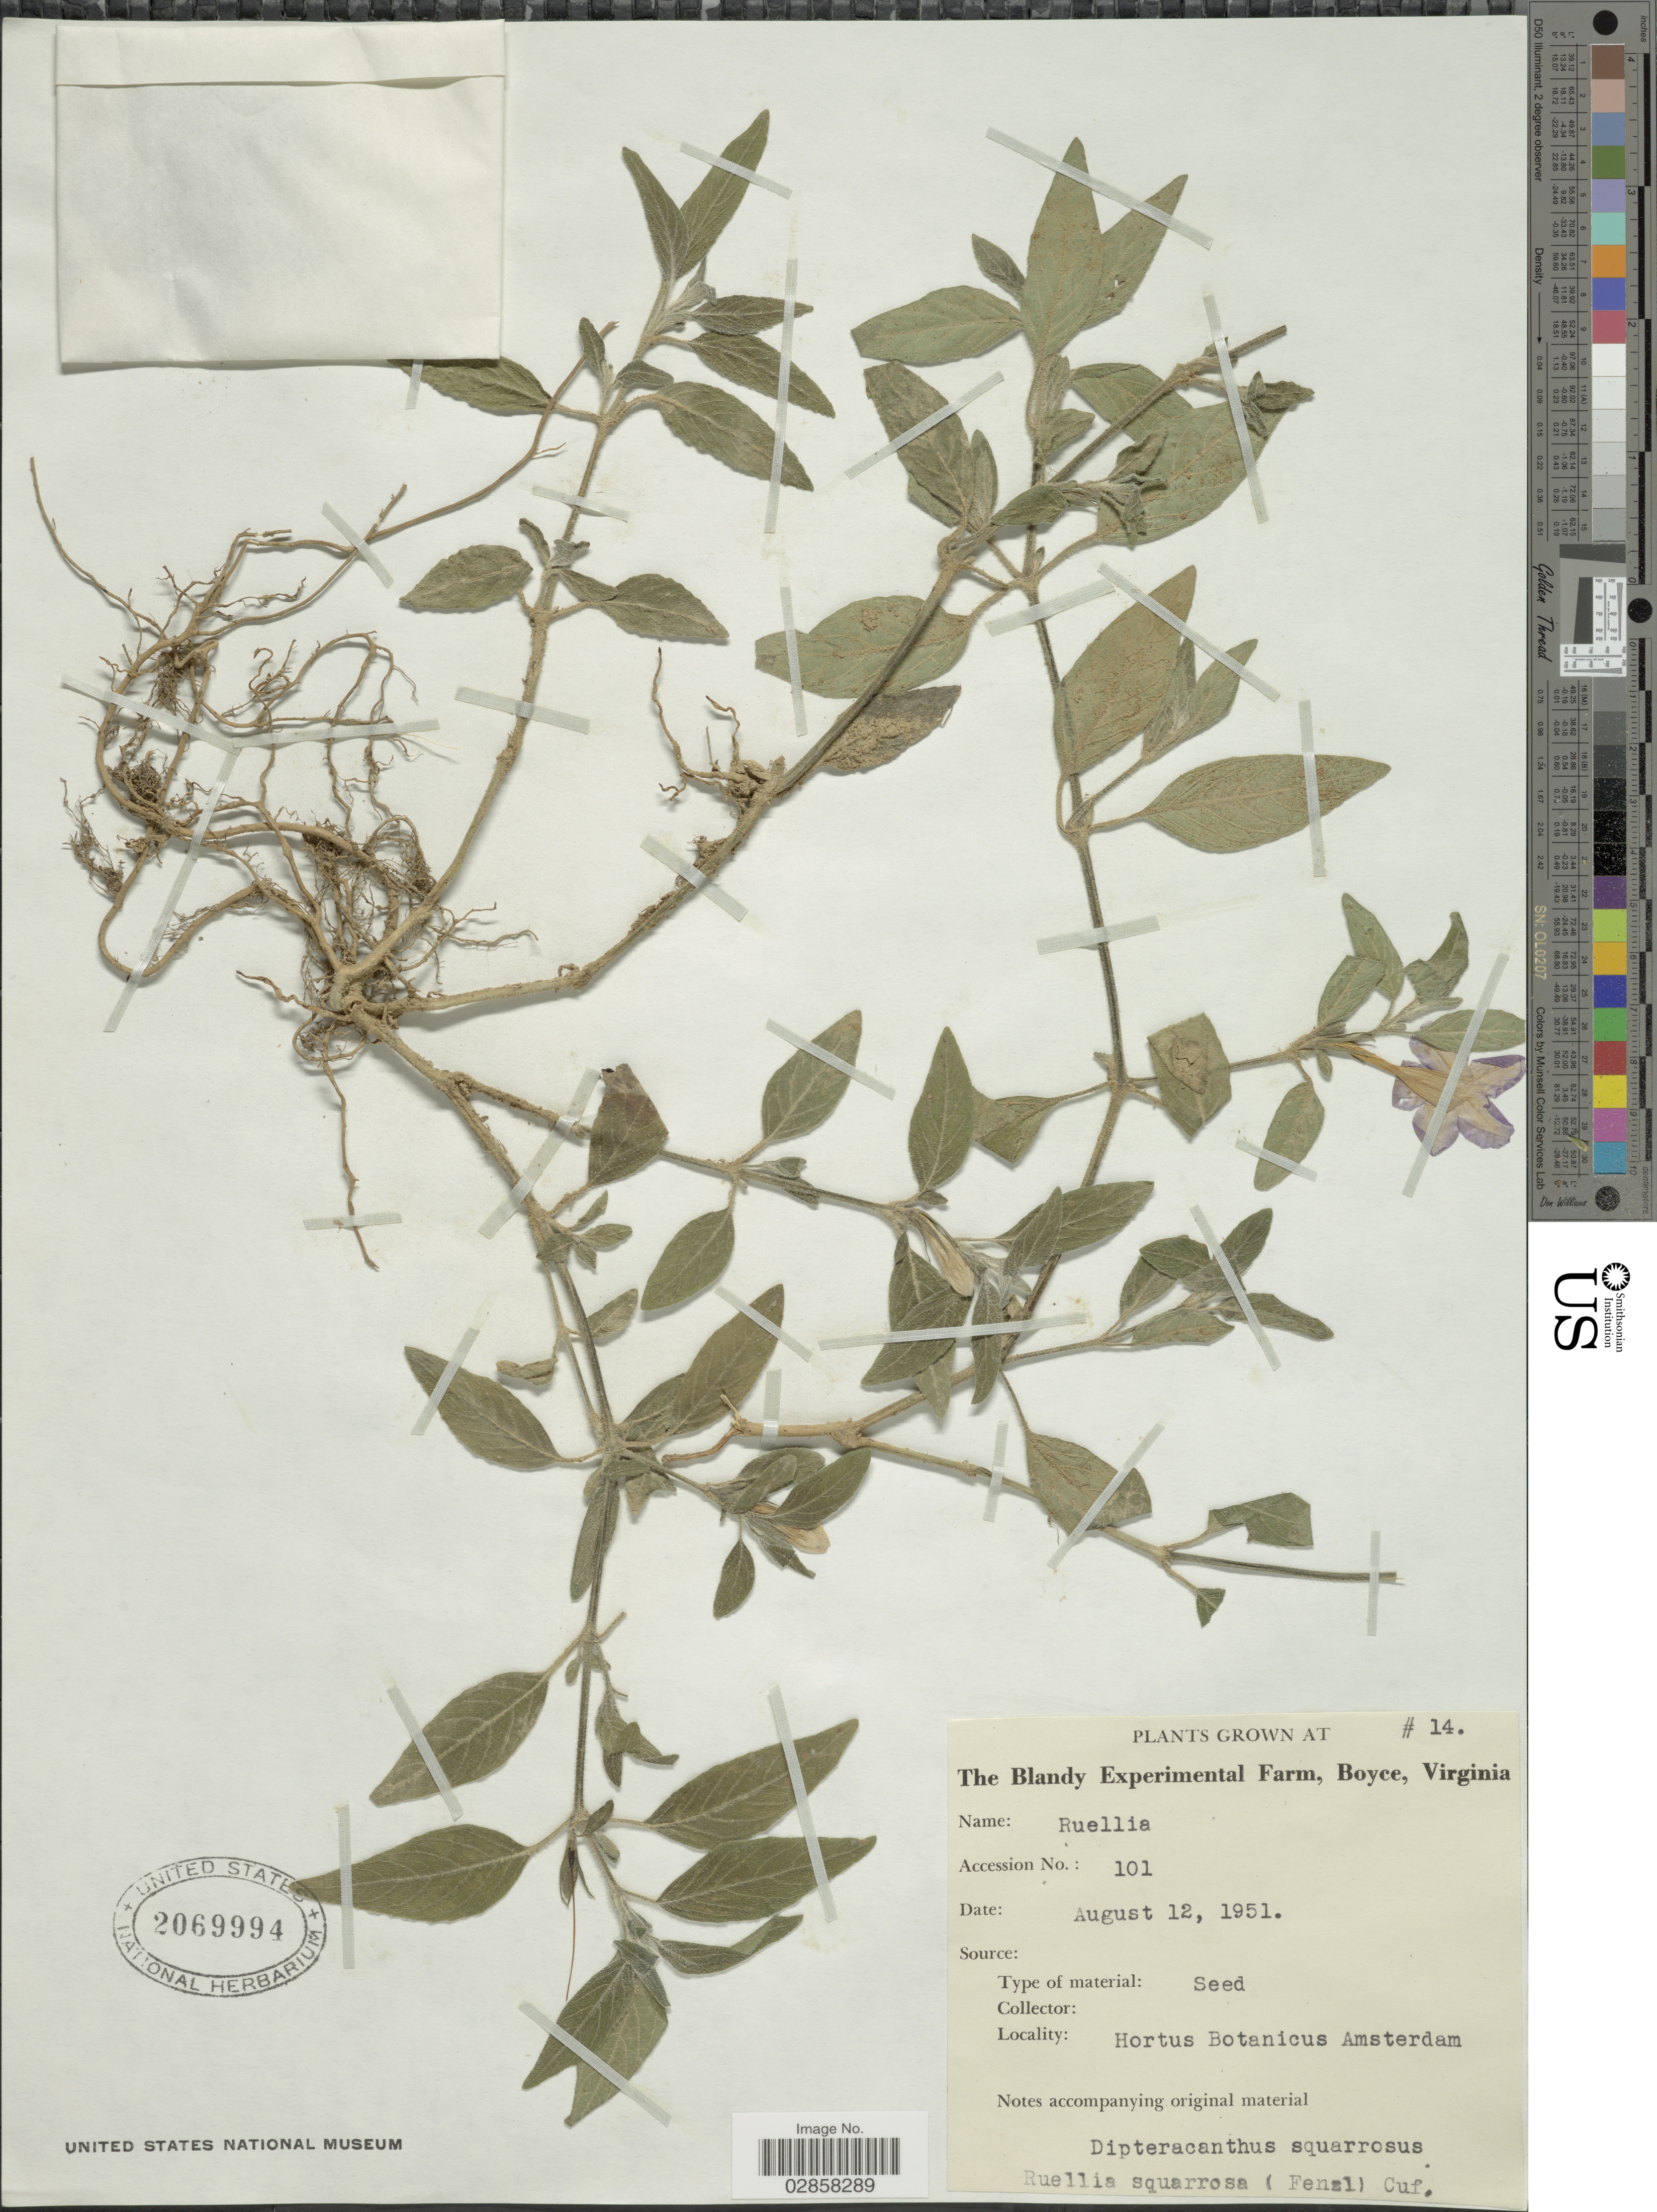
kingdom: Plantae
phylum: Tracheophyta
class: Magnoliopsida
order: Lamiales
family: Acanthaceae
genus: Ruellia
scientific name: Ruellia squarrosa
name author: Fenzl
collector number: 14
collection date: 1951-08-12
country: United States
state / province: Virginia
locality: The Blandy Experimental Farm, Boyce.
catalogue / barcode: US 2069994